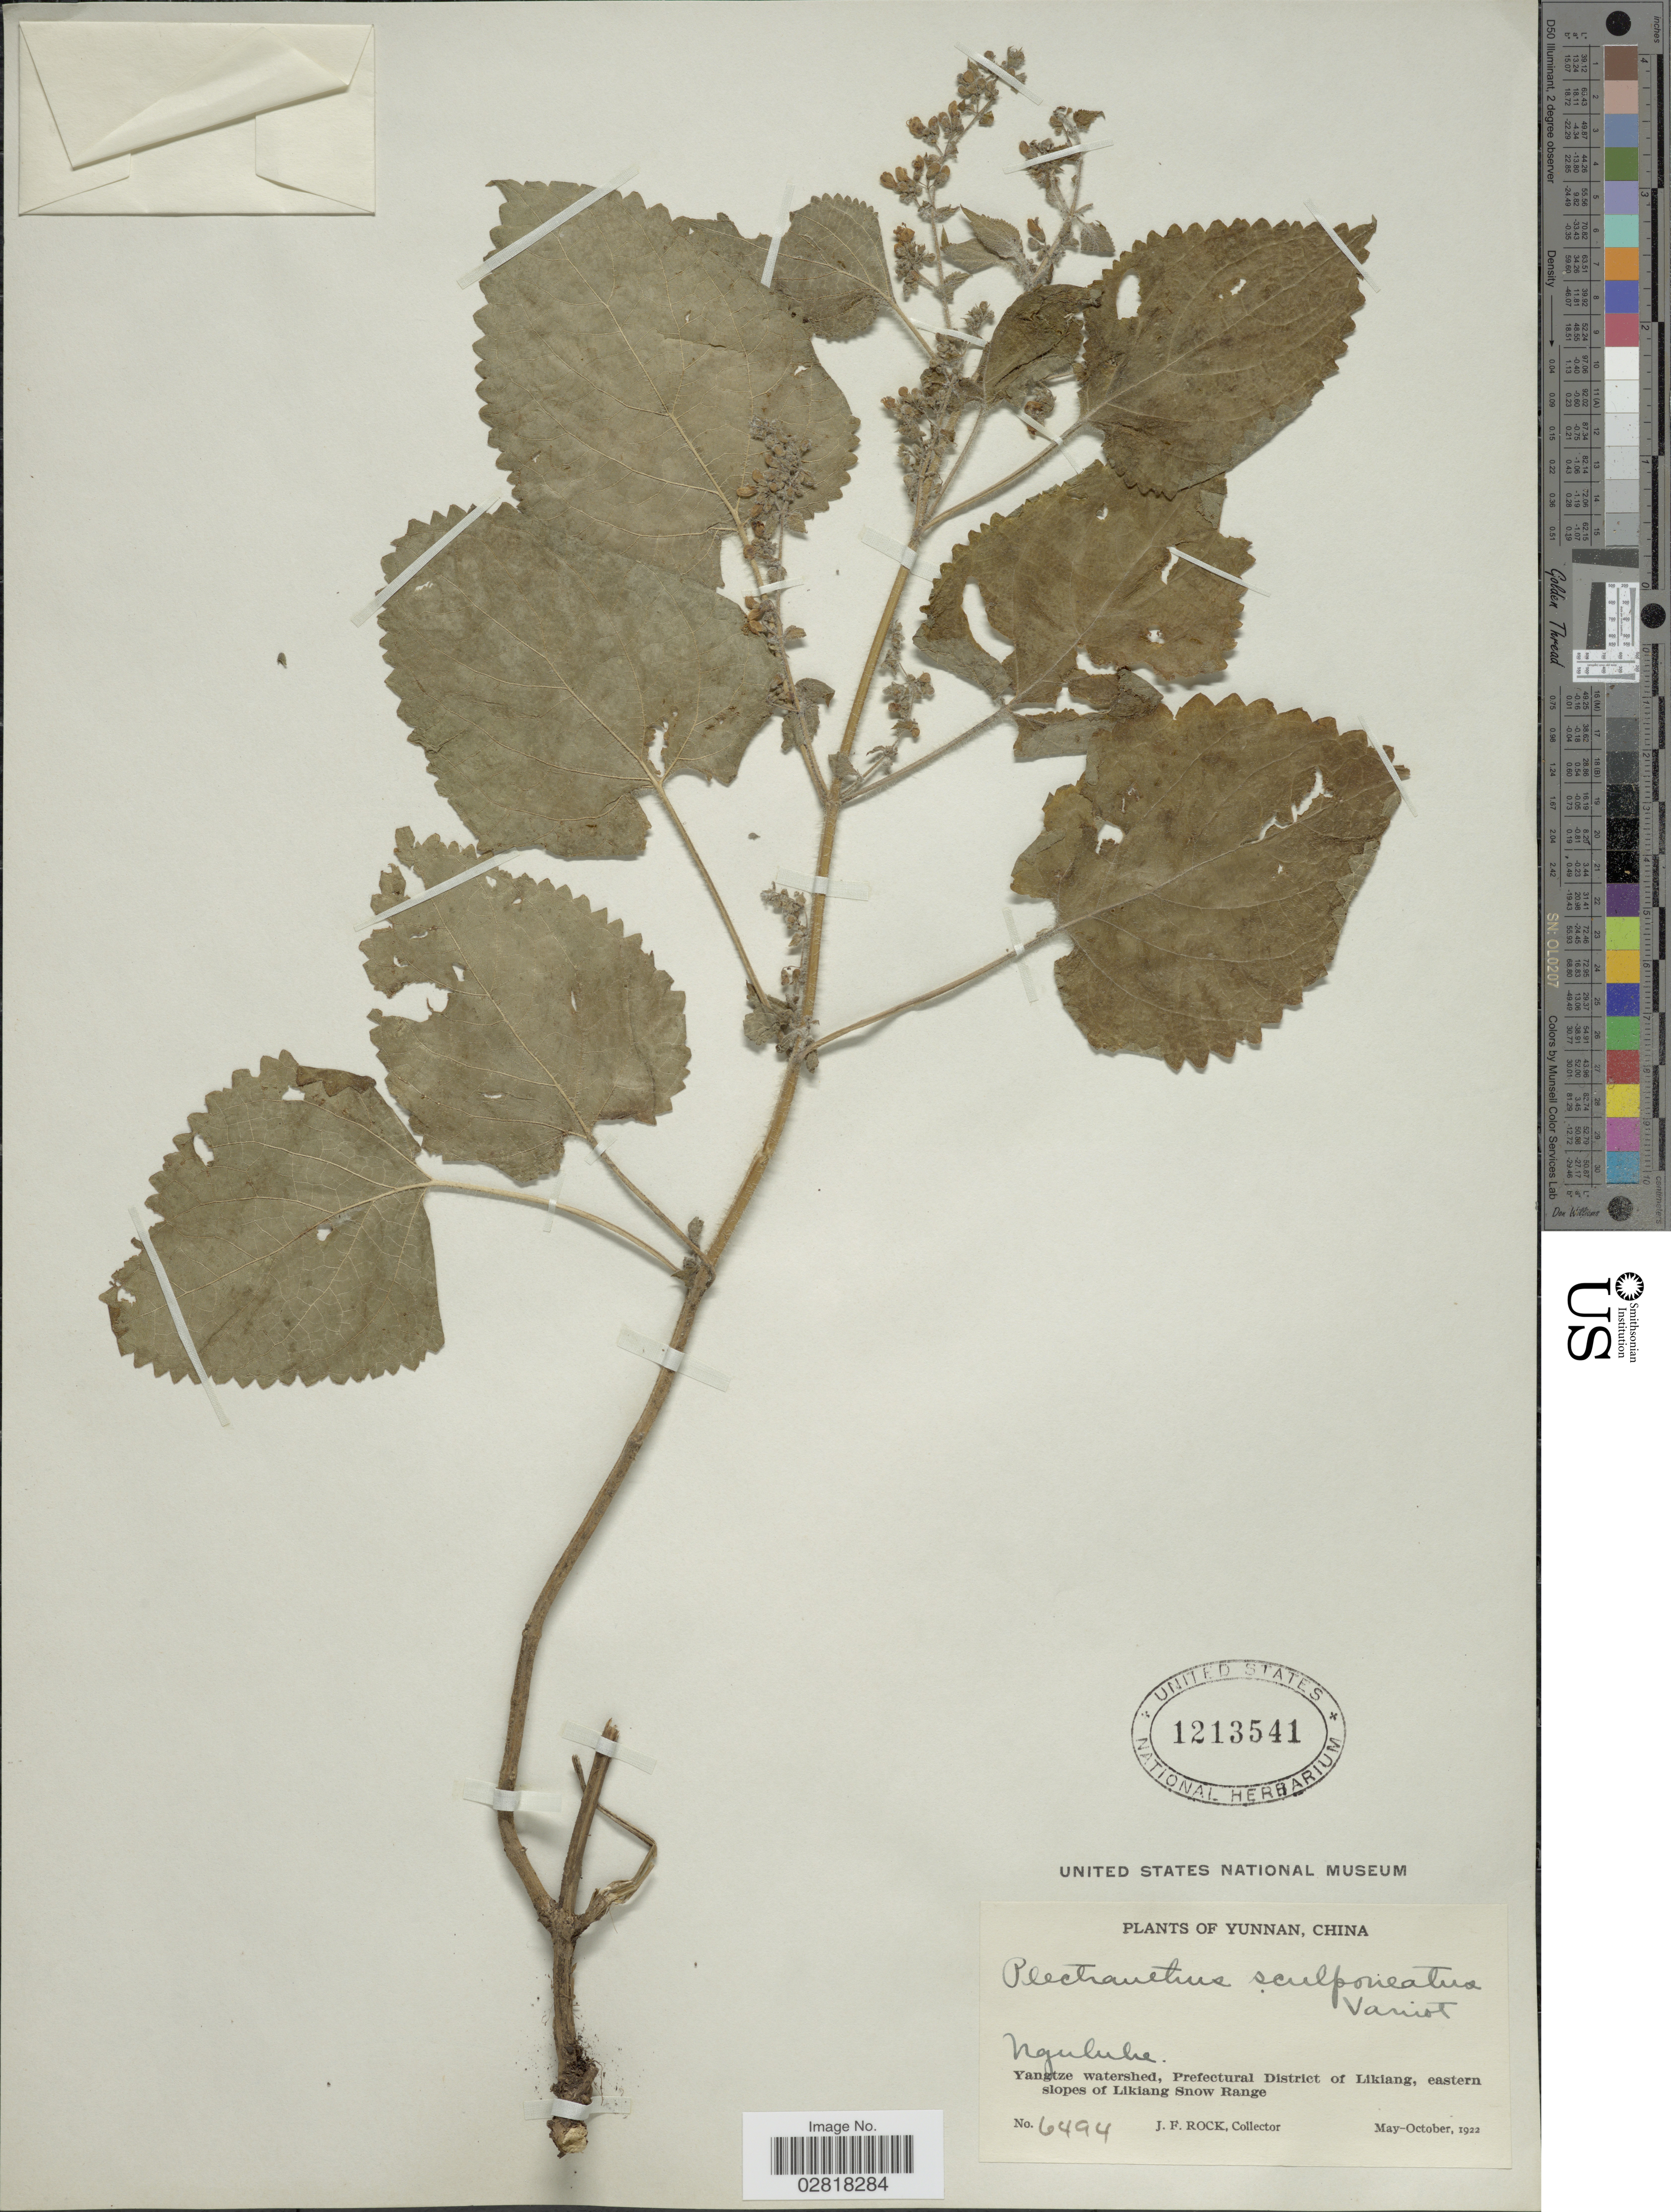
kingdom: Plantae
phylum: Tracheophyta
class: Magnoliopsida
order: Lamiales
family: Lamiaceae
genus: Plectranthus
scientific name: Plectranthus sculponiatus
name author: Vaniot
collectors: J. Rock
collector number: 6494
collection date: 1922-05/1922-10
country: China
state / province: Yunnan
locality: Nguluke, Yangtze watershed, Prefectural District of Likiang, eastern slopes of Likiang Snow Range.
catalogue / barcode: US 1213541